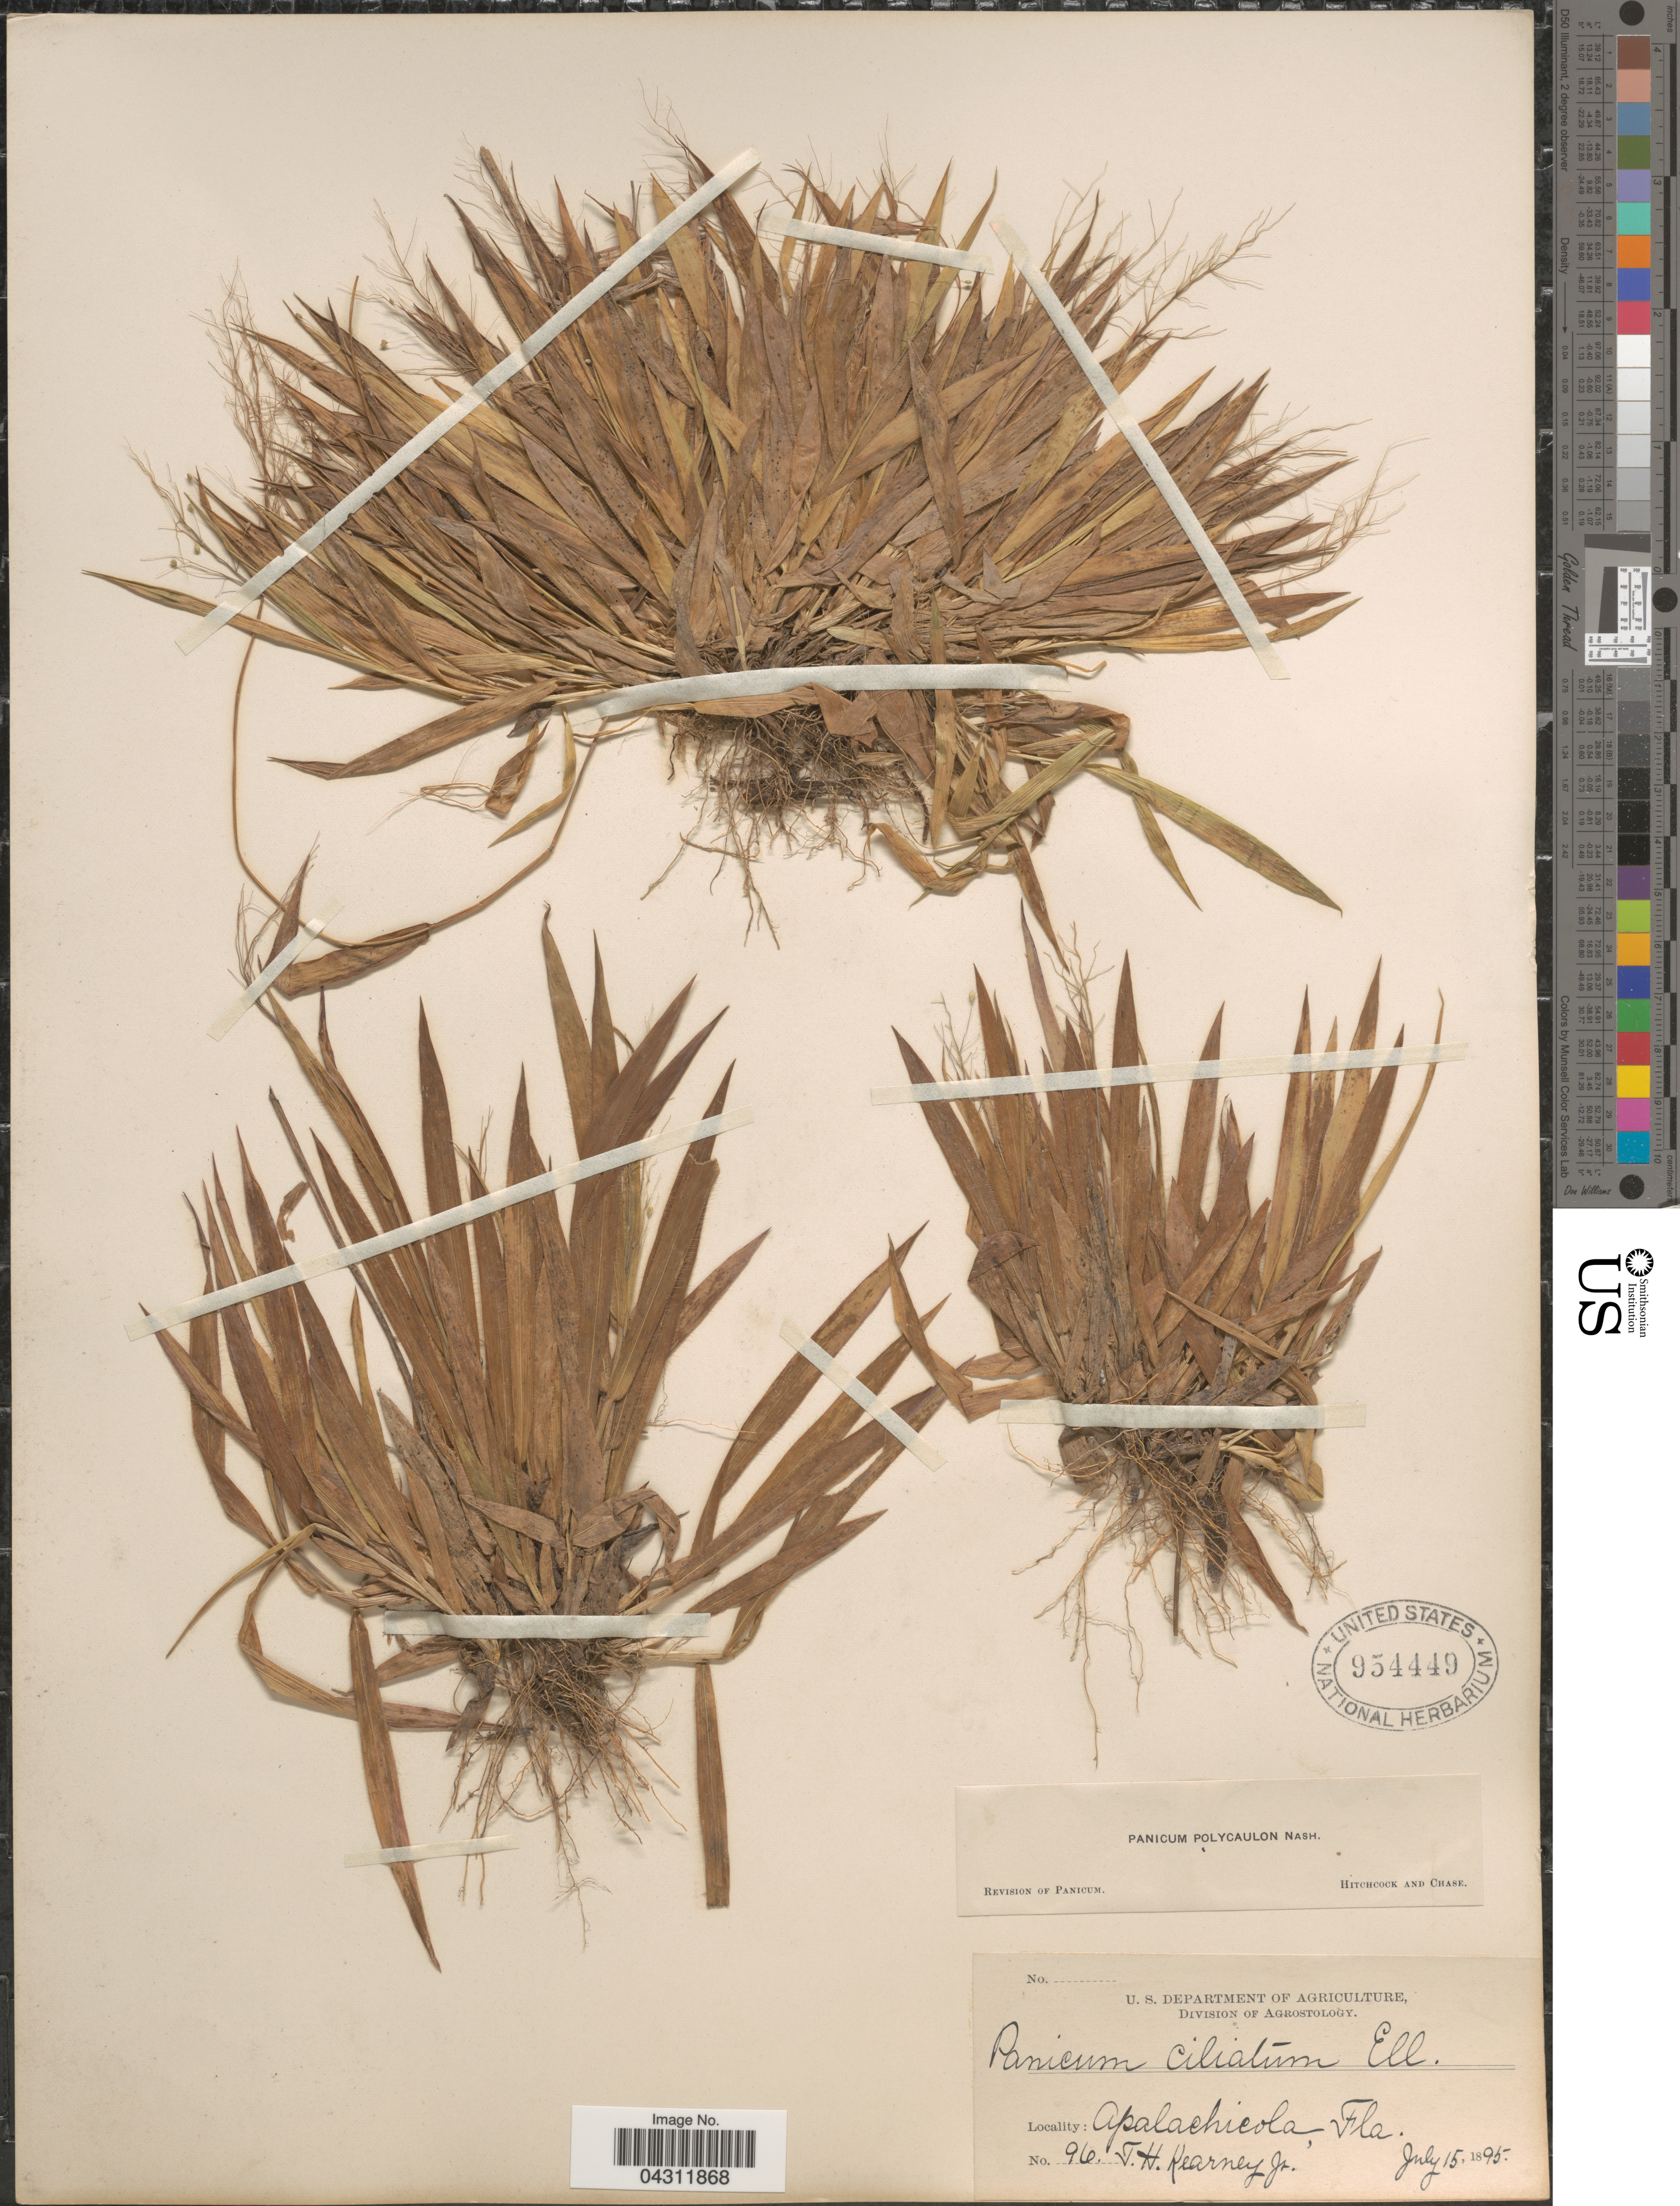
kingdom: Plantae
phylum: Tracheophyta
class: Liliopsida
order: Poales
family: Poaceae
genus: Dichanthelium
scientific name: Dichanthelium strigosum var. glabrescens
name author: (Griseb.) Freckmann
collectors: T. H. Kearney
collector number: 96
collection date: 1895-07-15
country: United States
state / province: Florida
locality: Apalachicola.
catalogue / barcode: US 954449